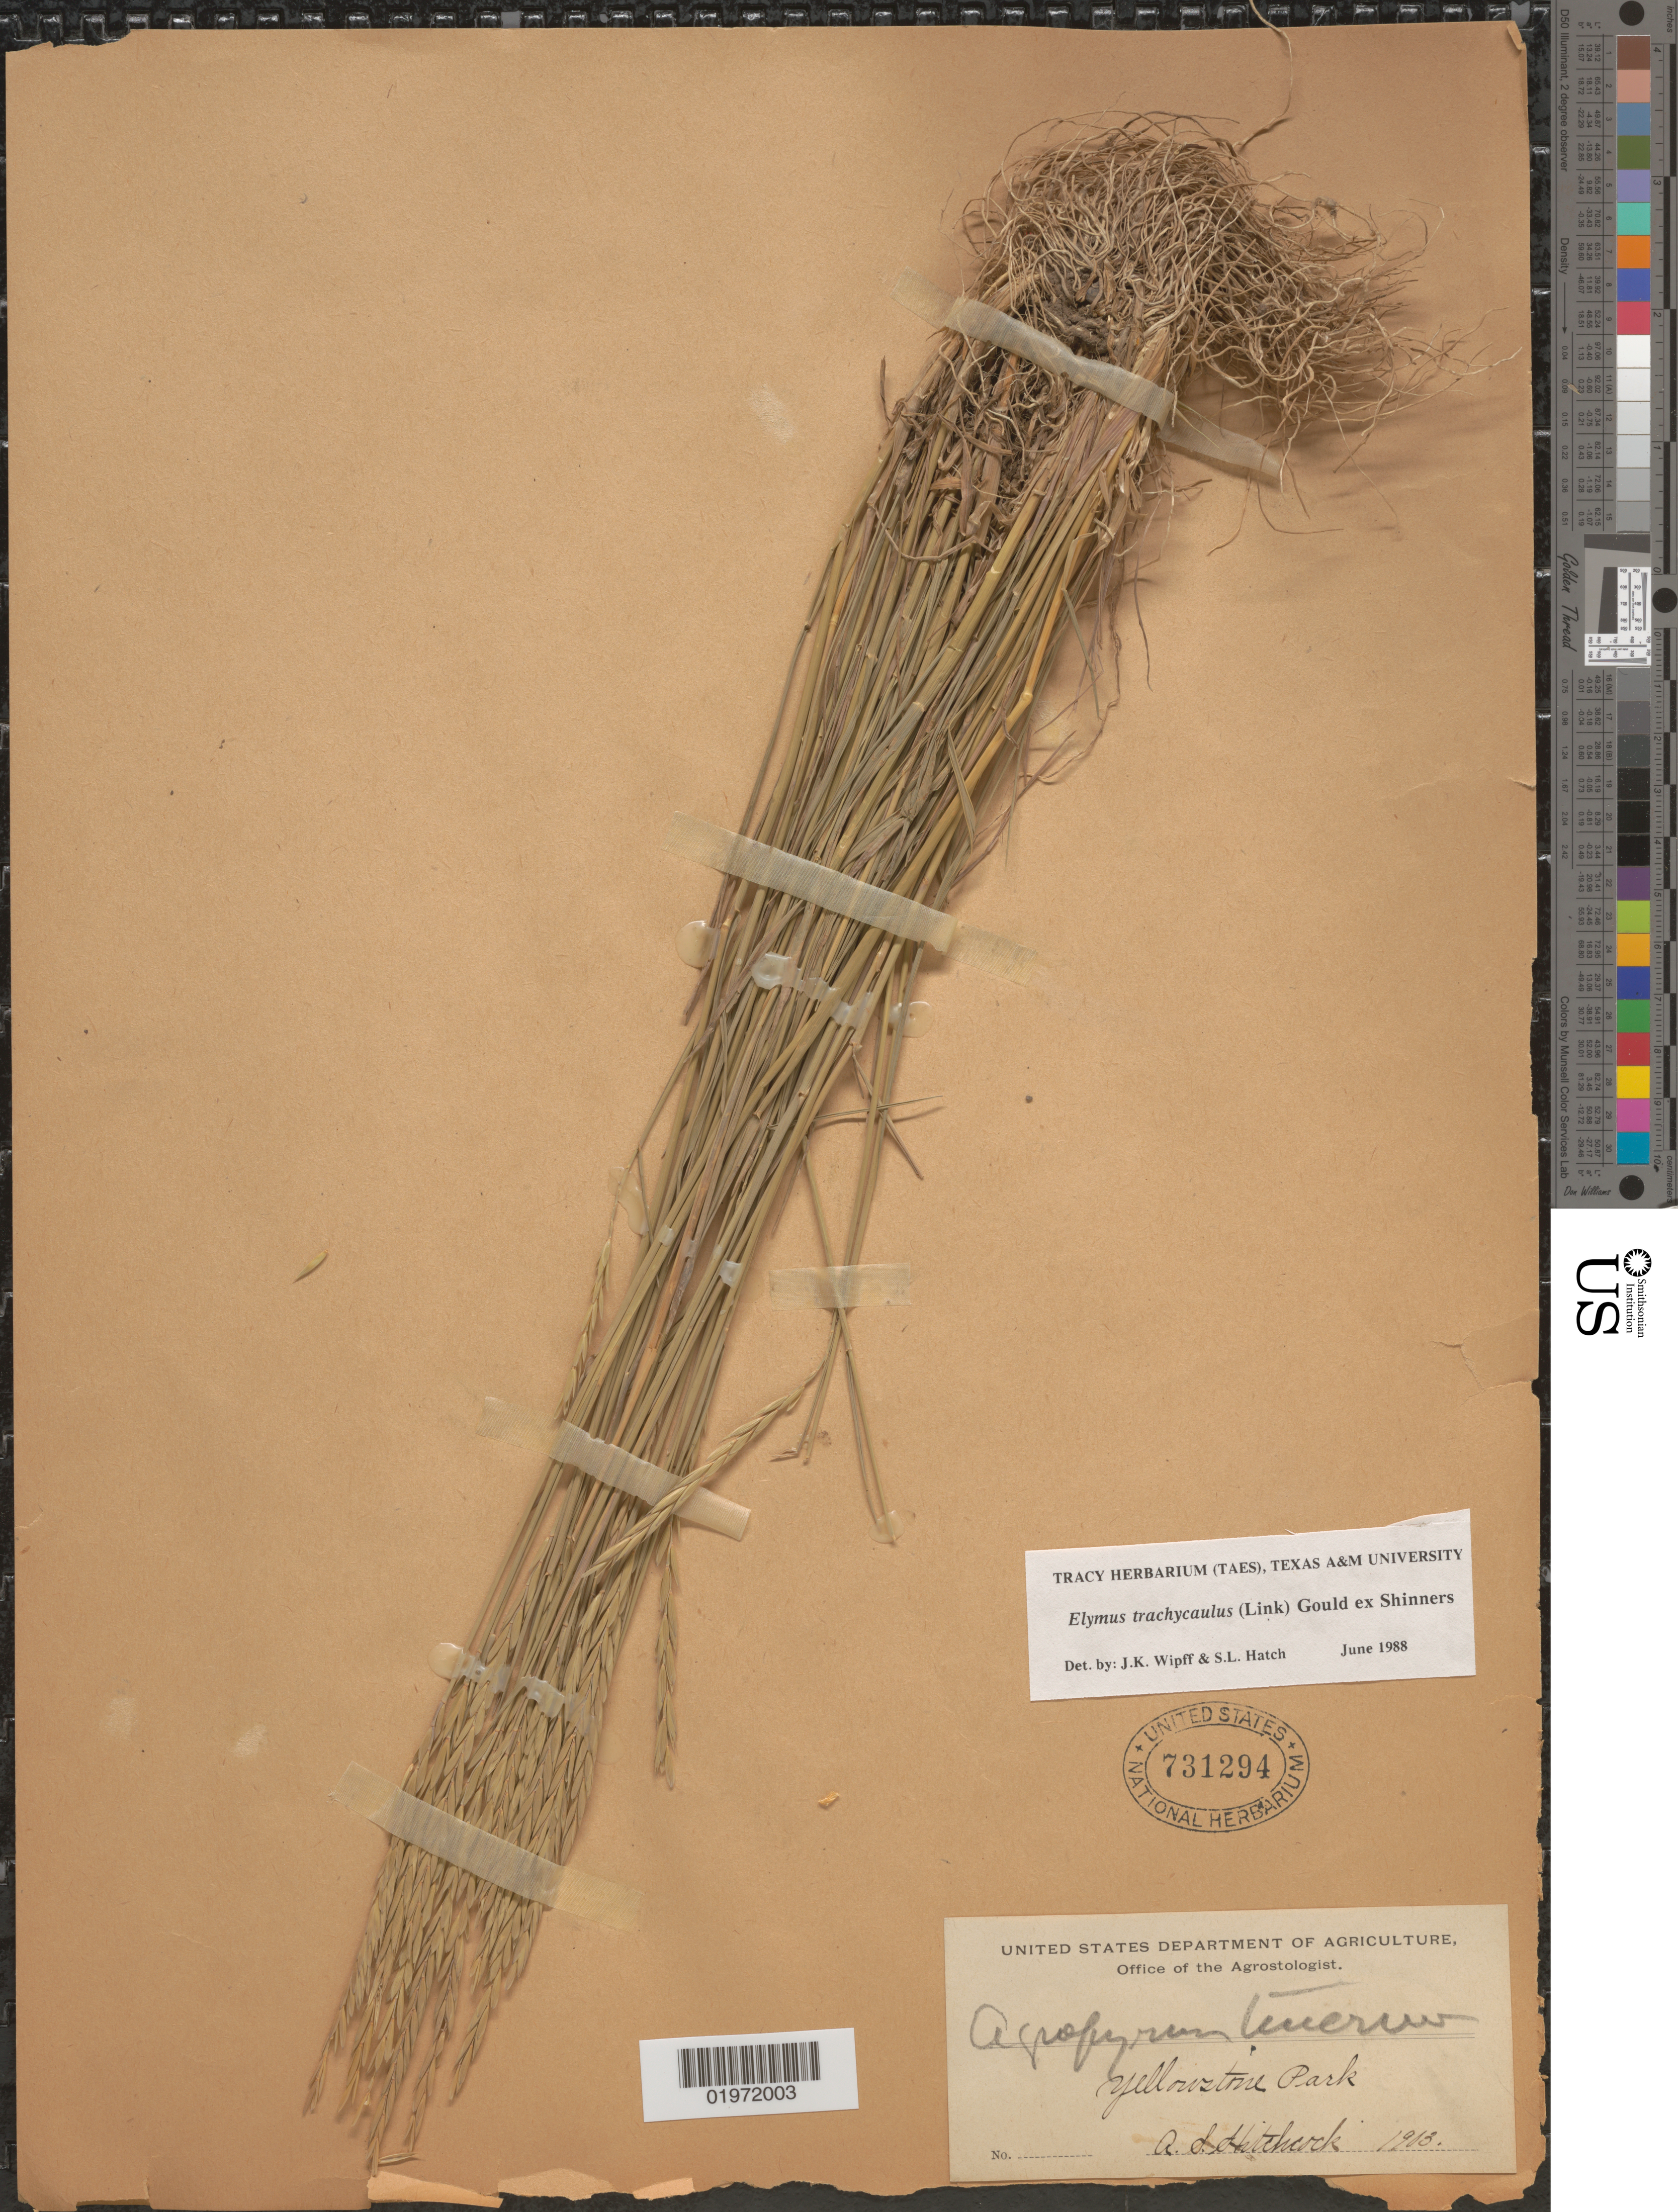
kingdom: Plantae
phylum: Tracheophyta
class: Liliopsida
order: Poales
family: Poaceae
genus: Elymus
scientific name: Elymus trachycaulus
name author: (Link) Gould ex Shinners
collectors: A. S. Hitchcock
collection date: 1903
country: United States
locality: Yellowstone Park.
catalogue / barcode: US 731294